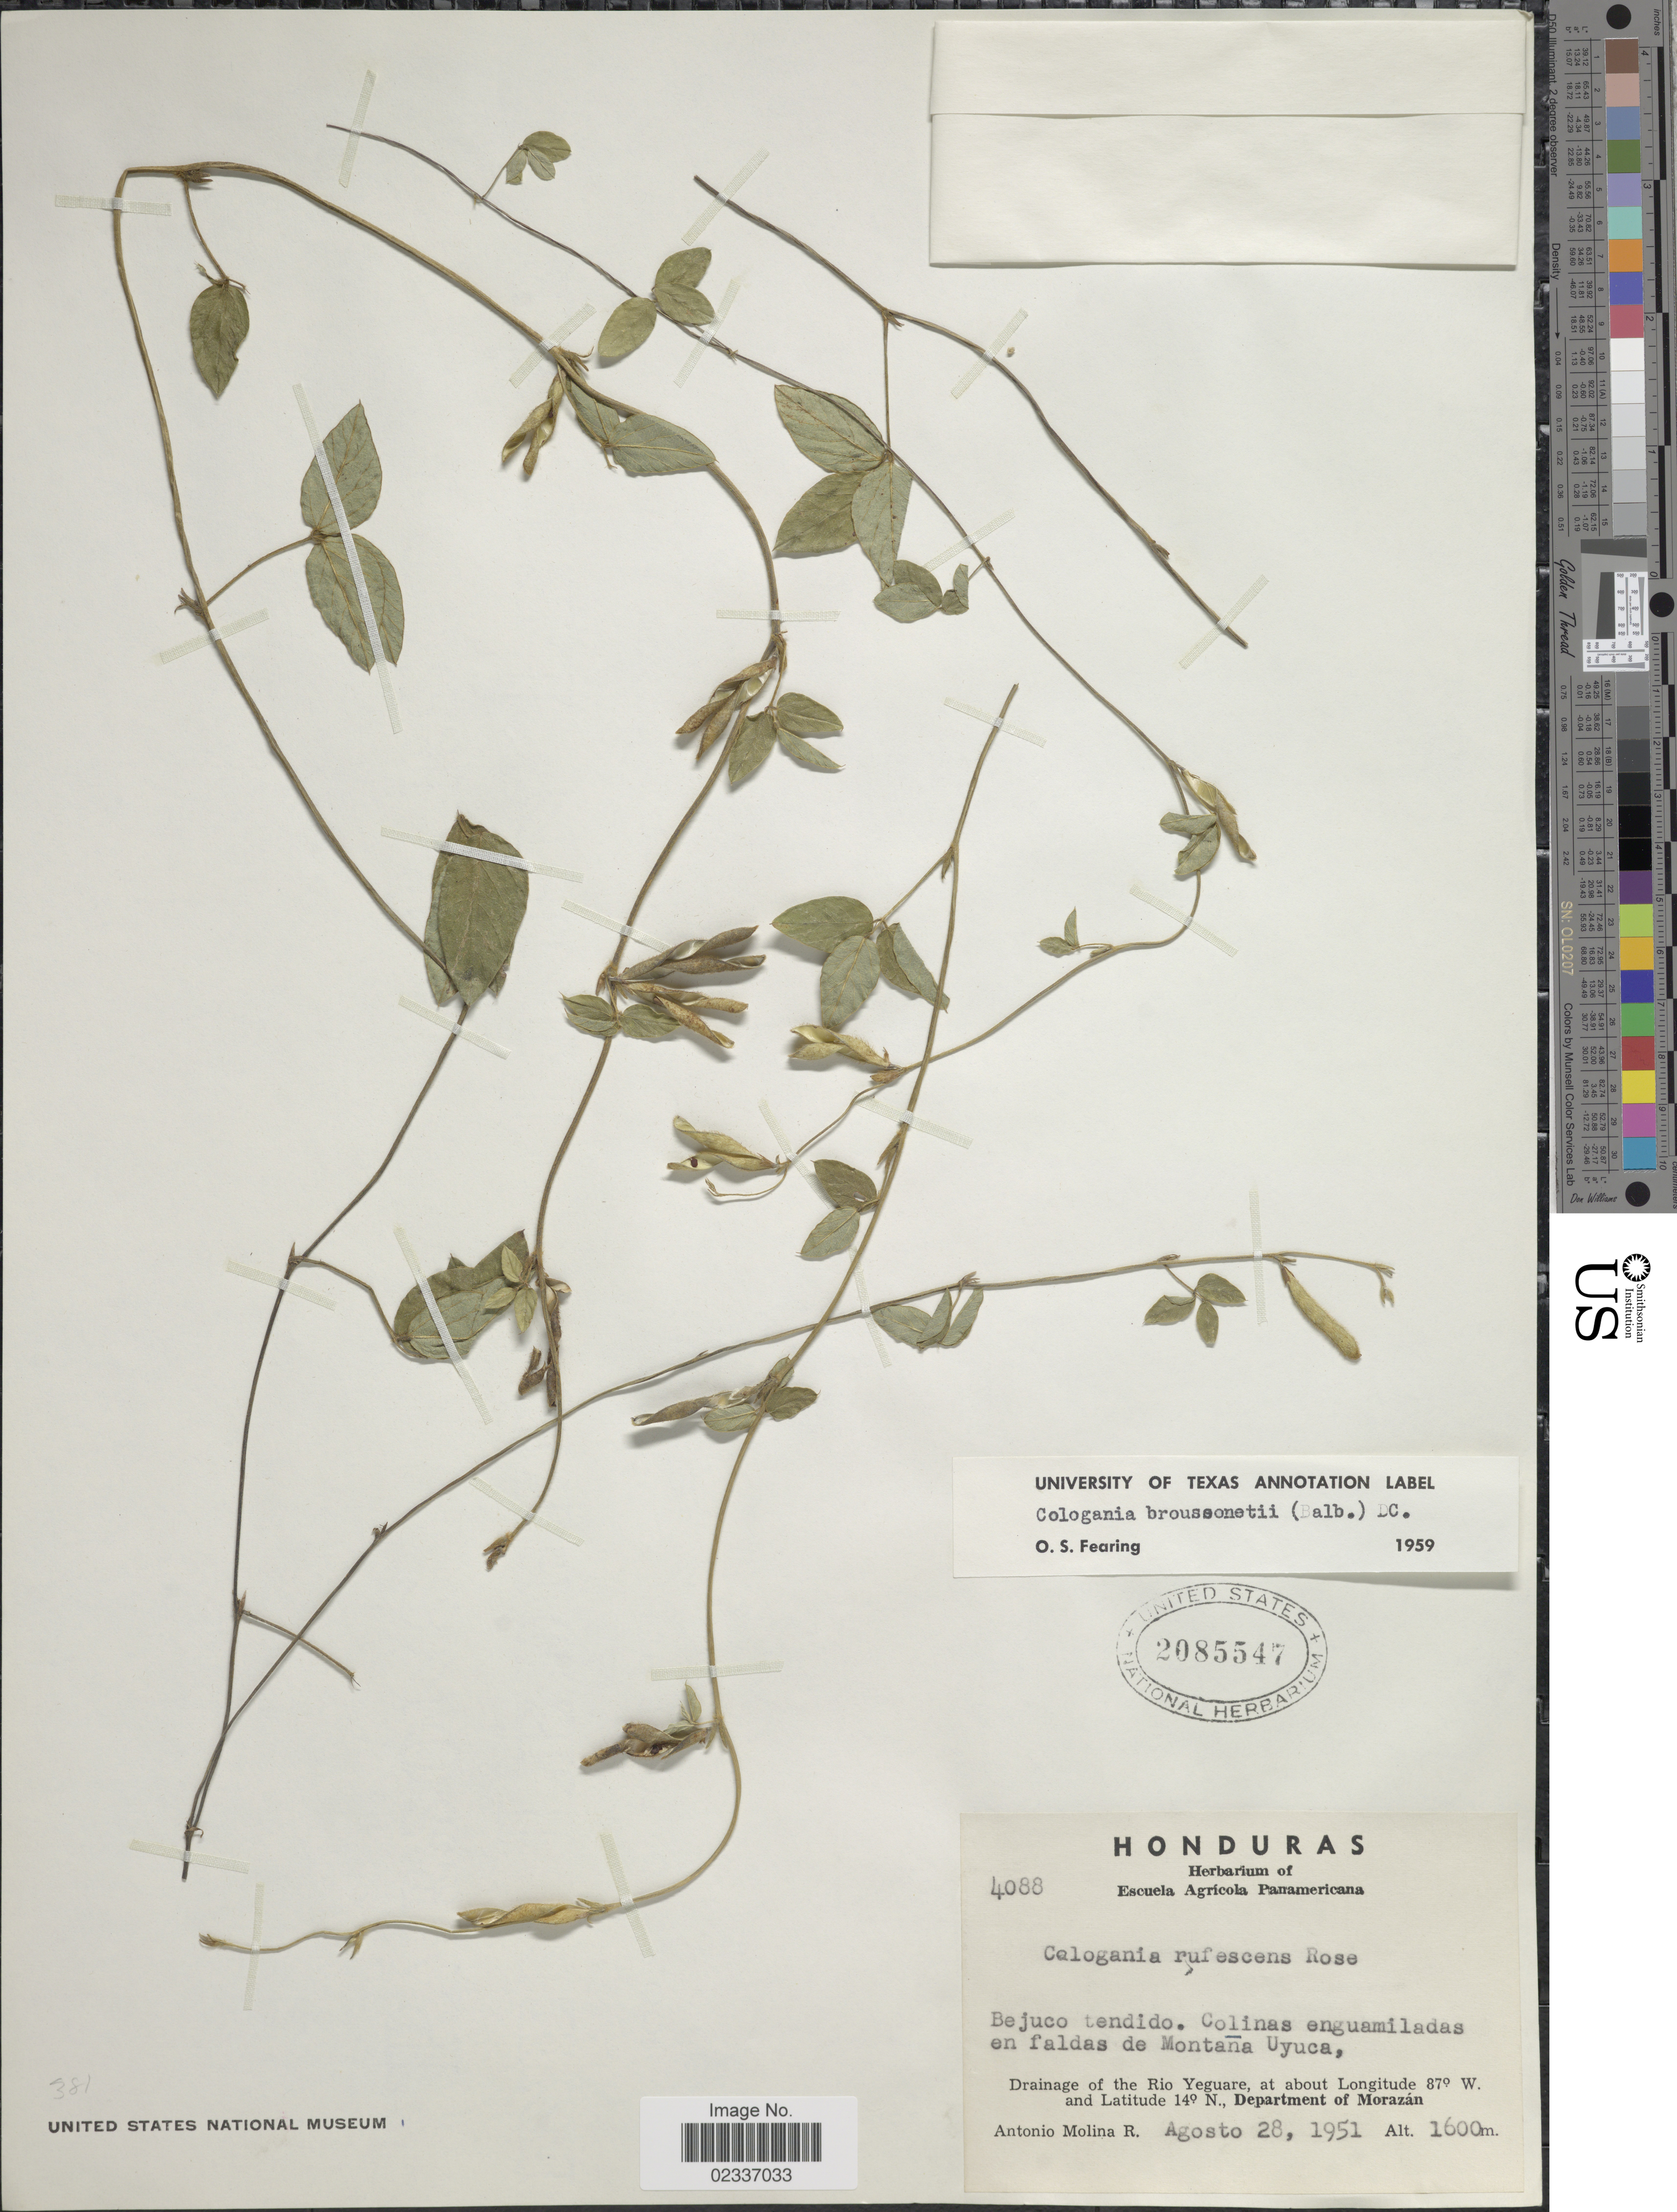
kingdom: Plantae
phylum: Tracheophyta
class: Magnoliopsida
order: Fabales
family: Fabaceae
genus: Cologania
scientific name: Cologania broussonetii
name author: (Balb.) DC.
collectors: A. Molina R.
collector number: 4088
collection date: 1951-08-28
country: Honduras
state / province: Fco. Morazán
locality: Drainage of the Rio Yeguare. en faldas de Montana Uyuca.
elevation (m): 1600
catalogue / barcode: US 2085547